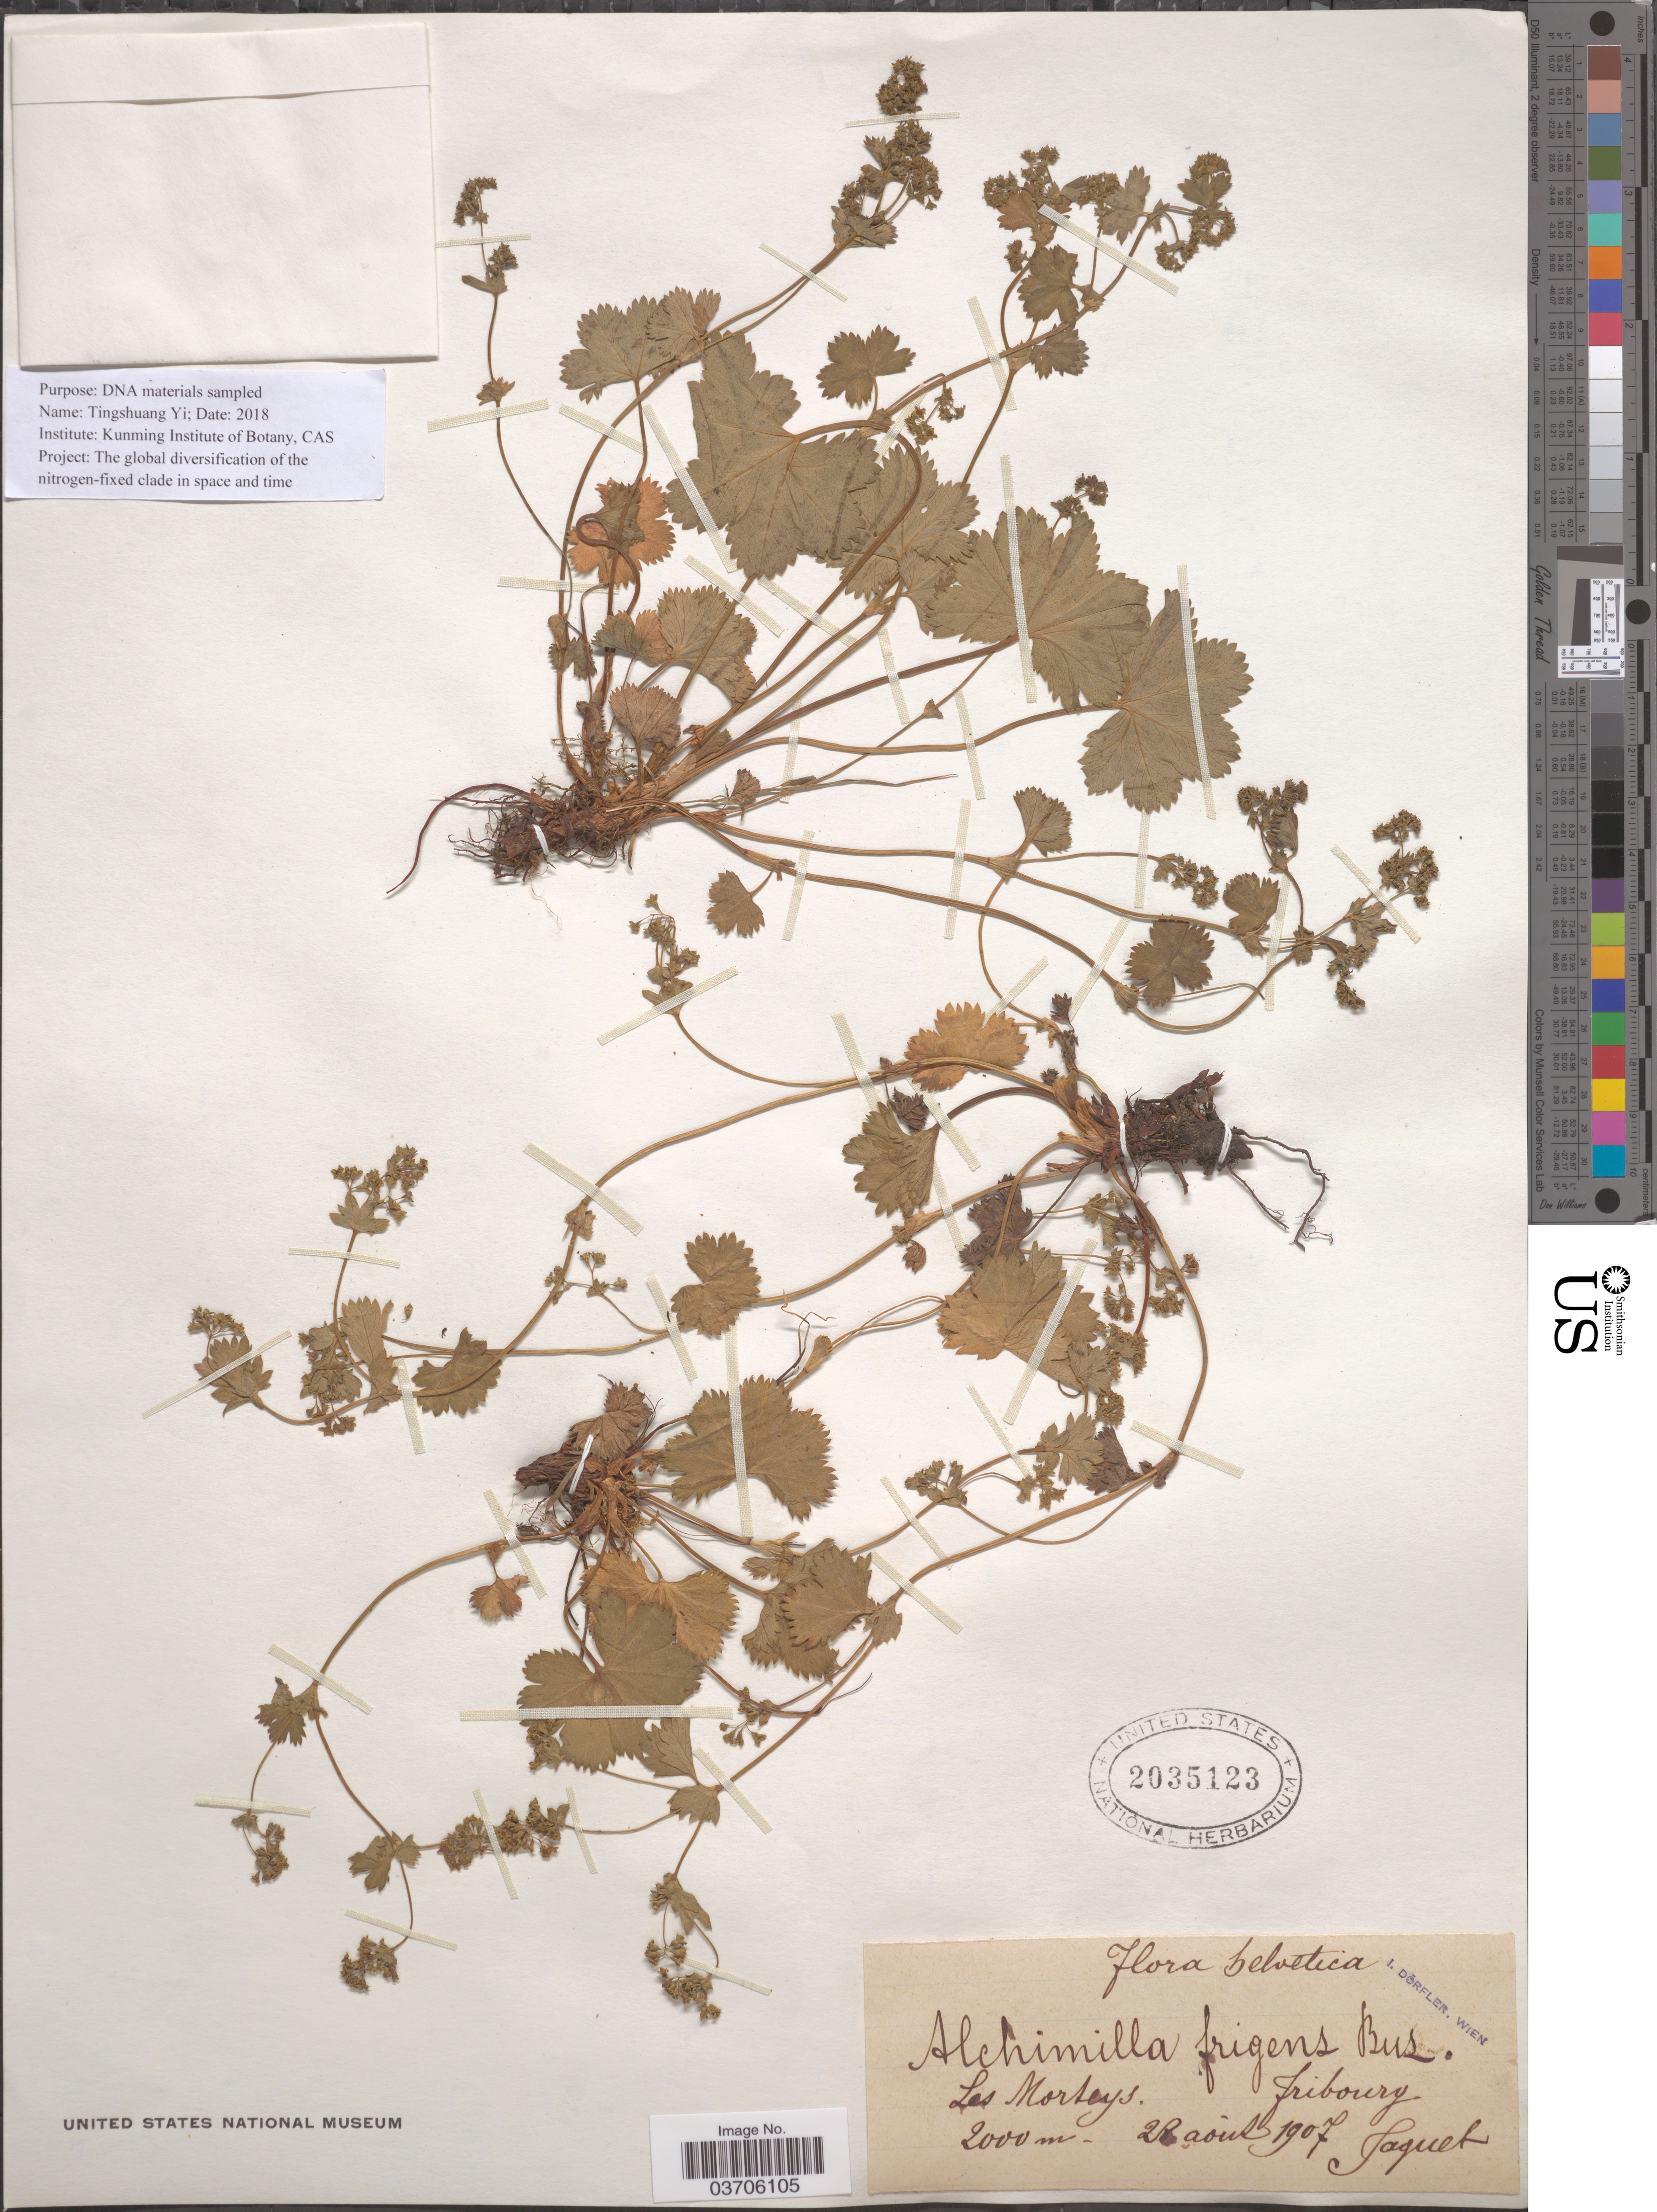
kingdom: Plantae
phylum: Tracheophyta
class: Magnoliopsida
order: Rosales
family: Rosaceae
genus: Alchemilla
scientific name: Alchemilla frigens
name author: Buser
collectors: -. Jaquet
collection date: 1907-08-28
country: Switzerland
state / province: Fribourg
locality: Helvetica. Les Morteys.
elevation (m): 2000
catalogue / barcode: US 2035123